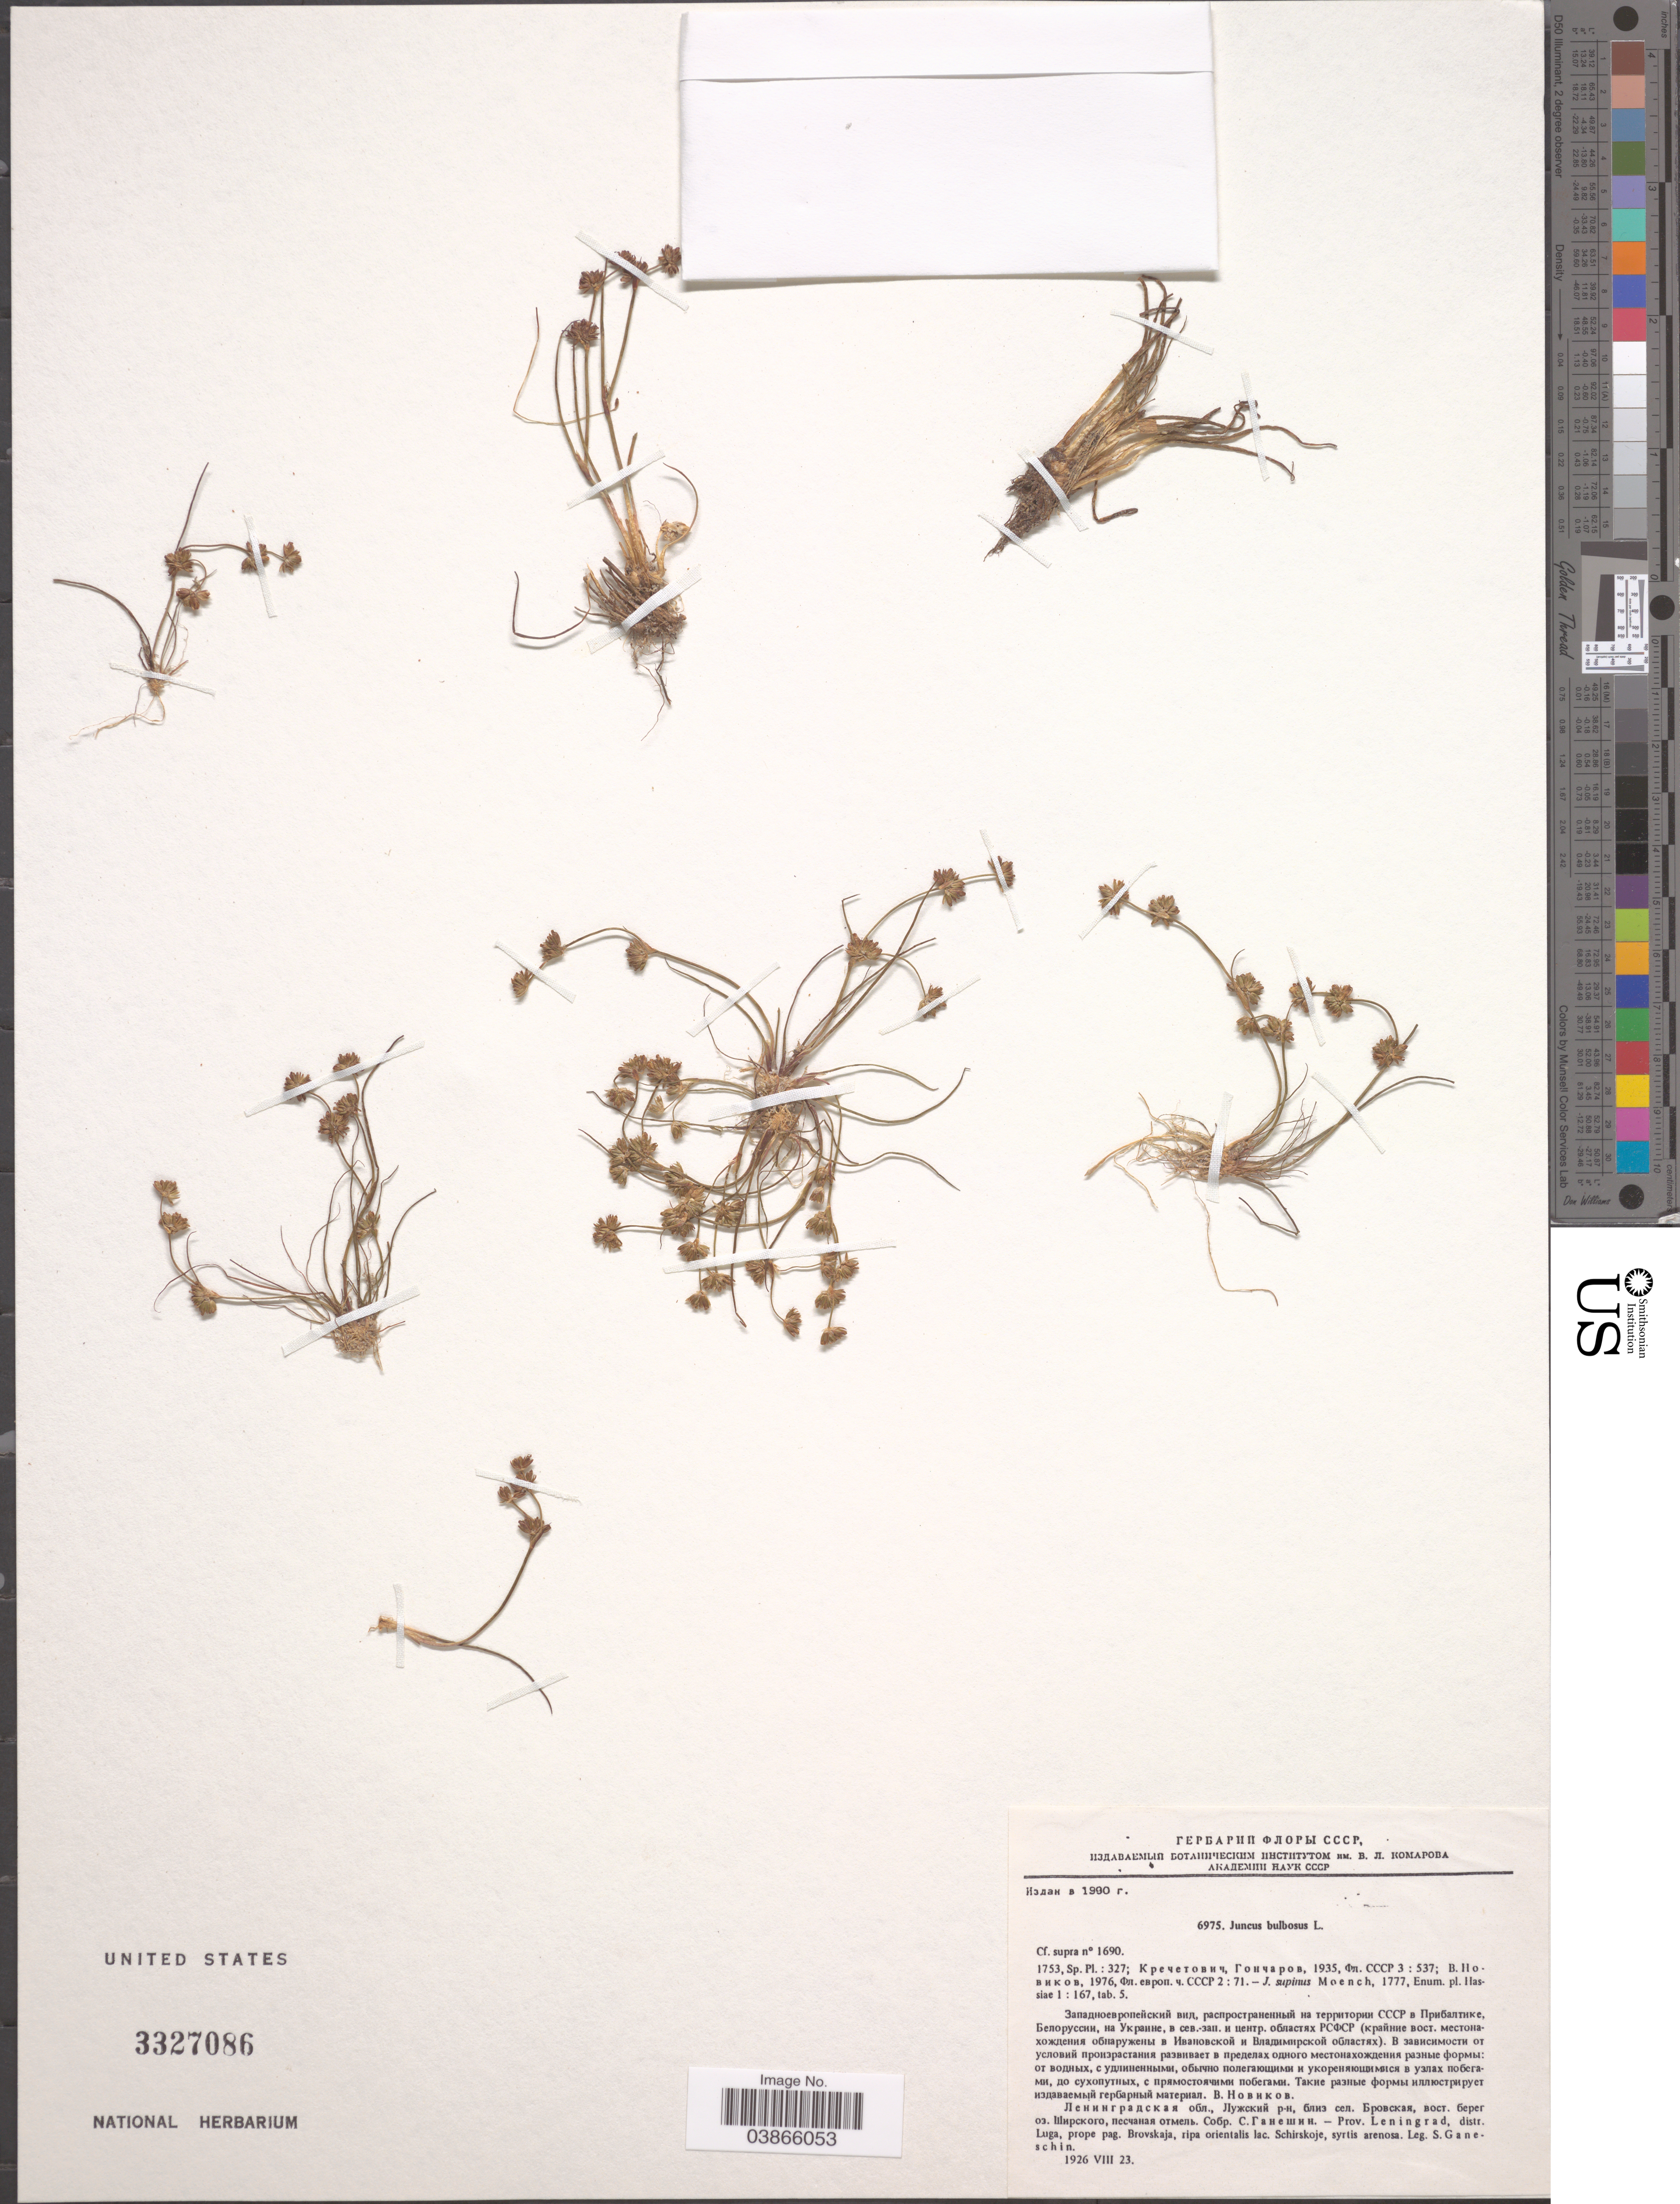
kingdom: Plantae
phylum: Tracheophyta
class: Liliopsida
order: Poales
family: Juncaceae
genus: Juncus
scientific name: Juncus bulbosus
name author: L.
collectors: S. Ganeschin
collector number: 6975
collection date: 1926-08-23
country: Russian Federation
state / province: Leningrad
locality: Prov. Leningrad, distr. Luga, prope pag. Brovskaja, ripa orientalis lac. Schirskoje, syrtis arenosa.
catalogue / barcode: US 3327086